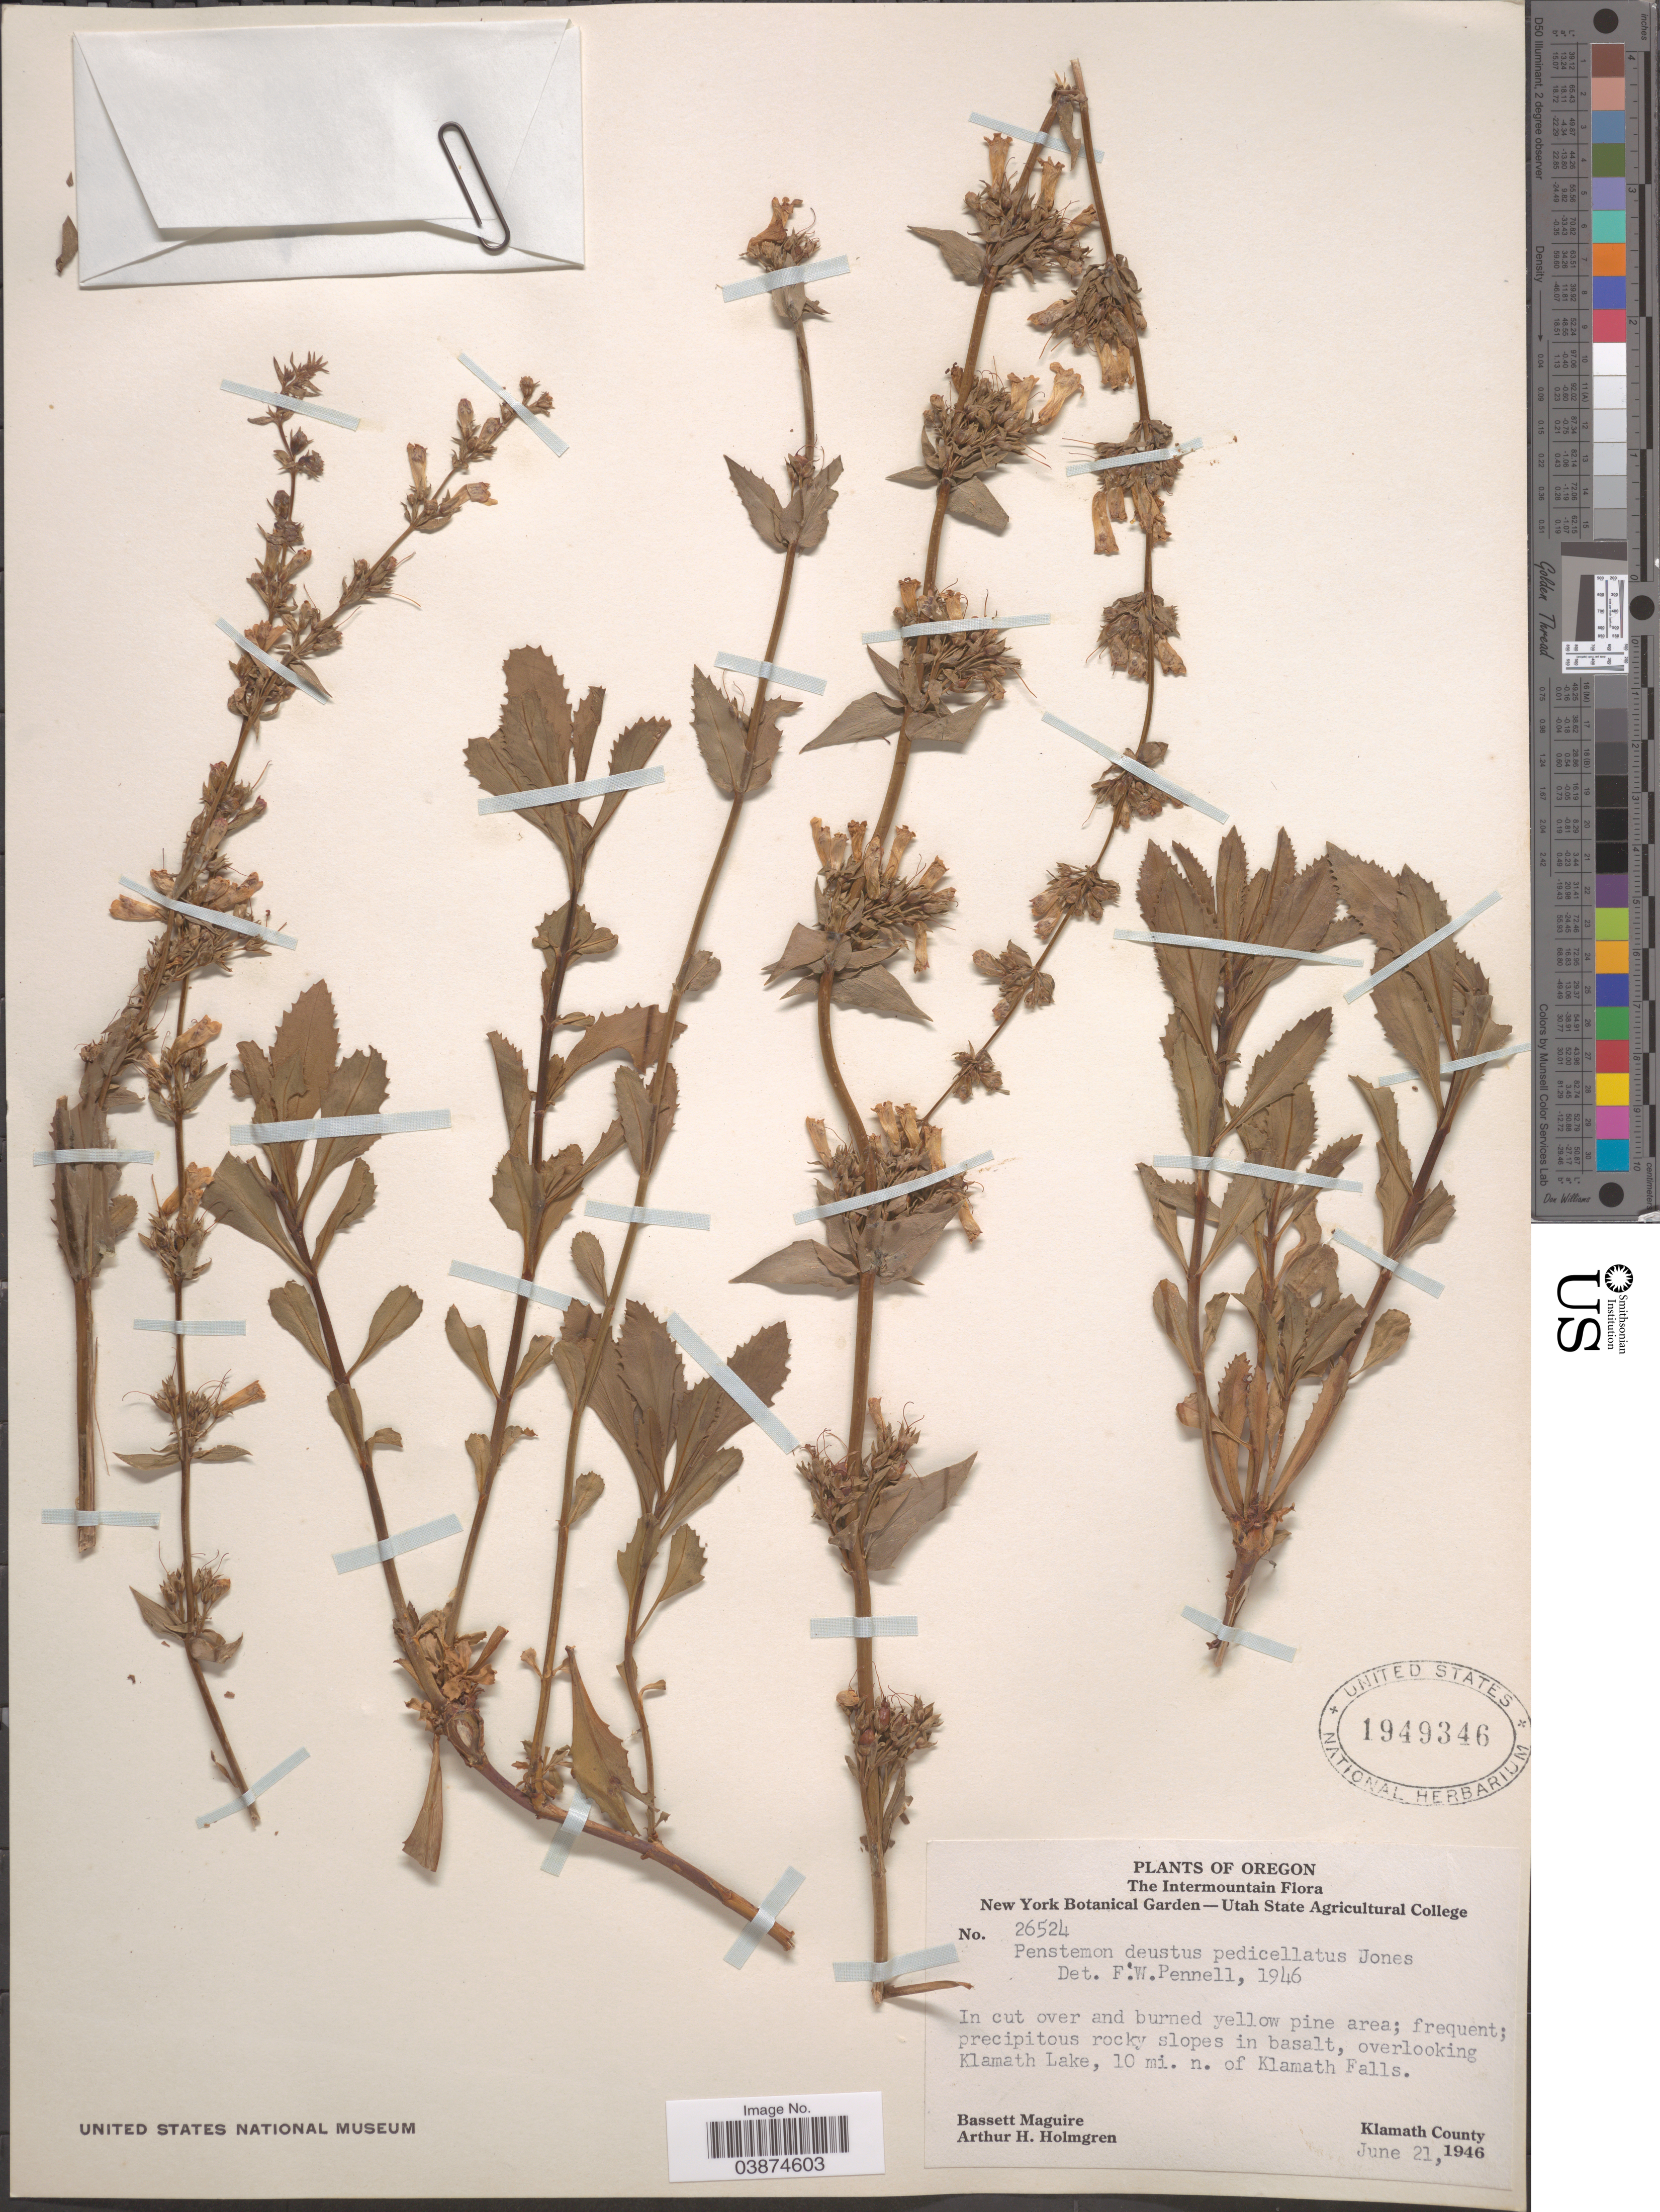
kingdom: Plantae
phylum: Tracheophyta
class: Magnoliopsida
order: Lamiales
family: Plantaginaceae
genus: Penstemon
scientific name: Penstemon deustus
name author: Douglas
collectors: B. Maguire & A. H. Holmgren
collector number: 26524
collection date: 1946-06-21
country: United States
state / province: Oregon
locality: The Intermountain. Overlooking Klamath Lake, 10 mi. n. of Klamath Falls. Klamath County.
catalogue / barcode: US 1949346